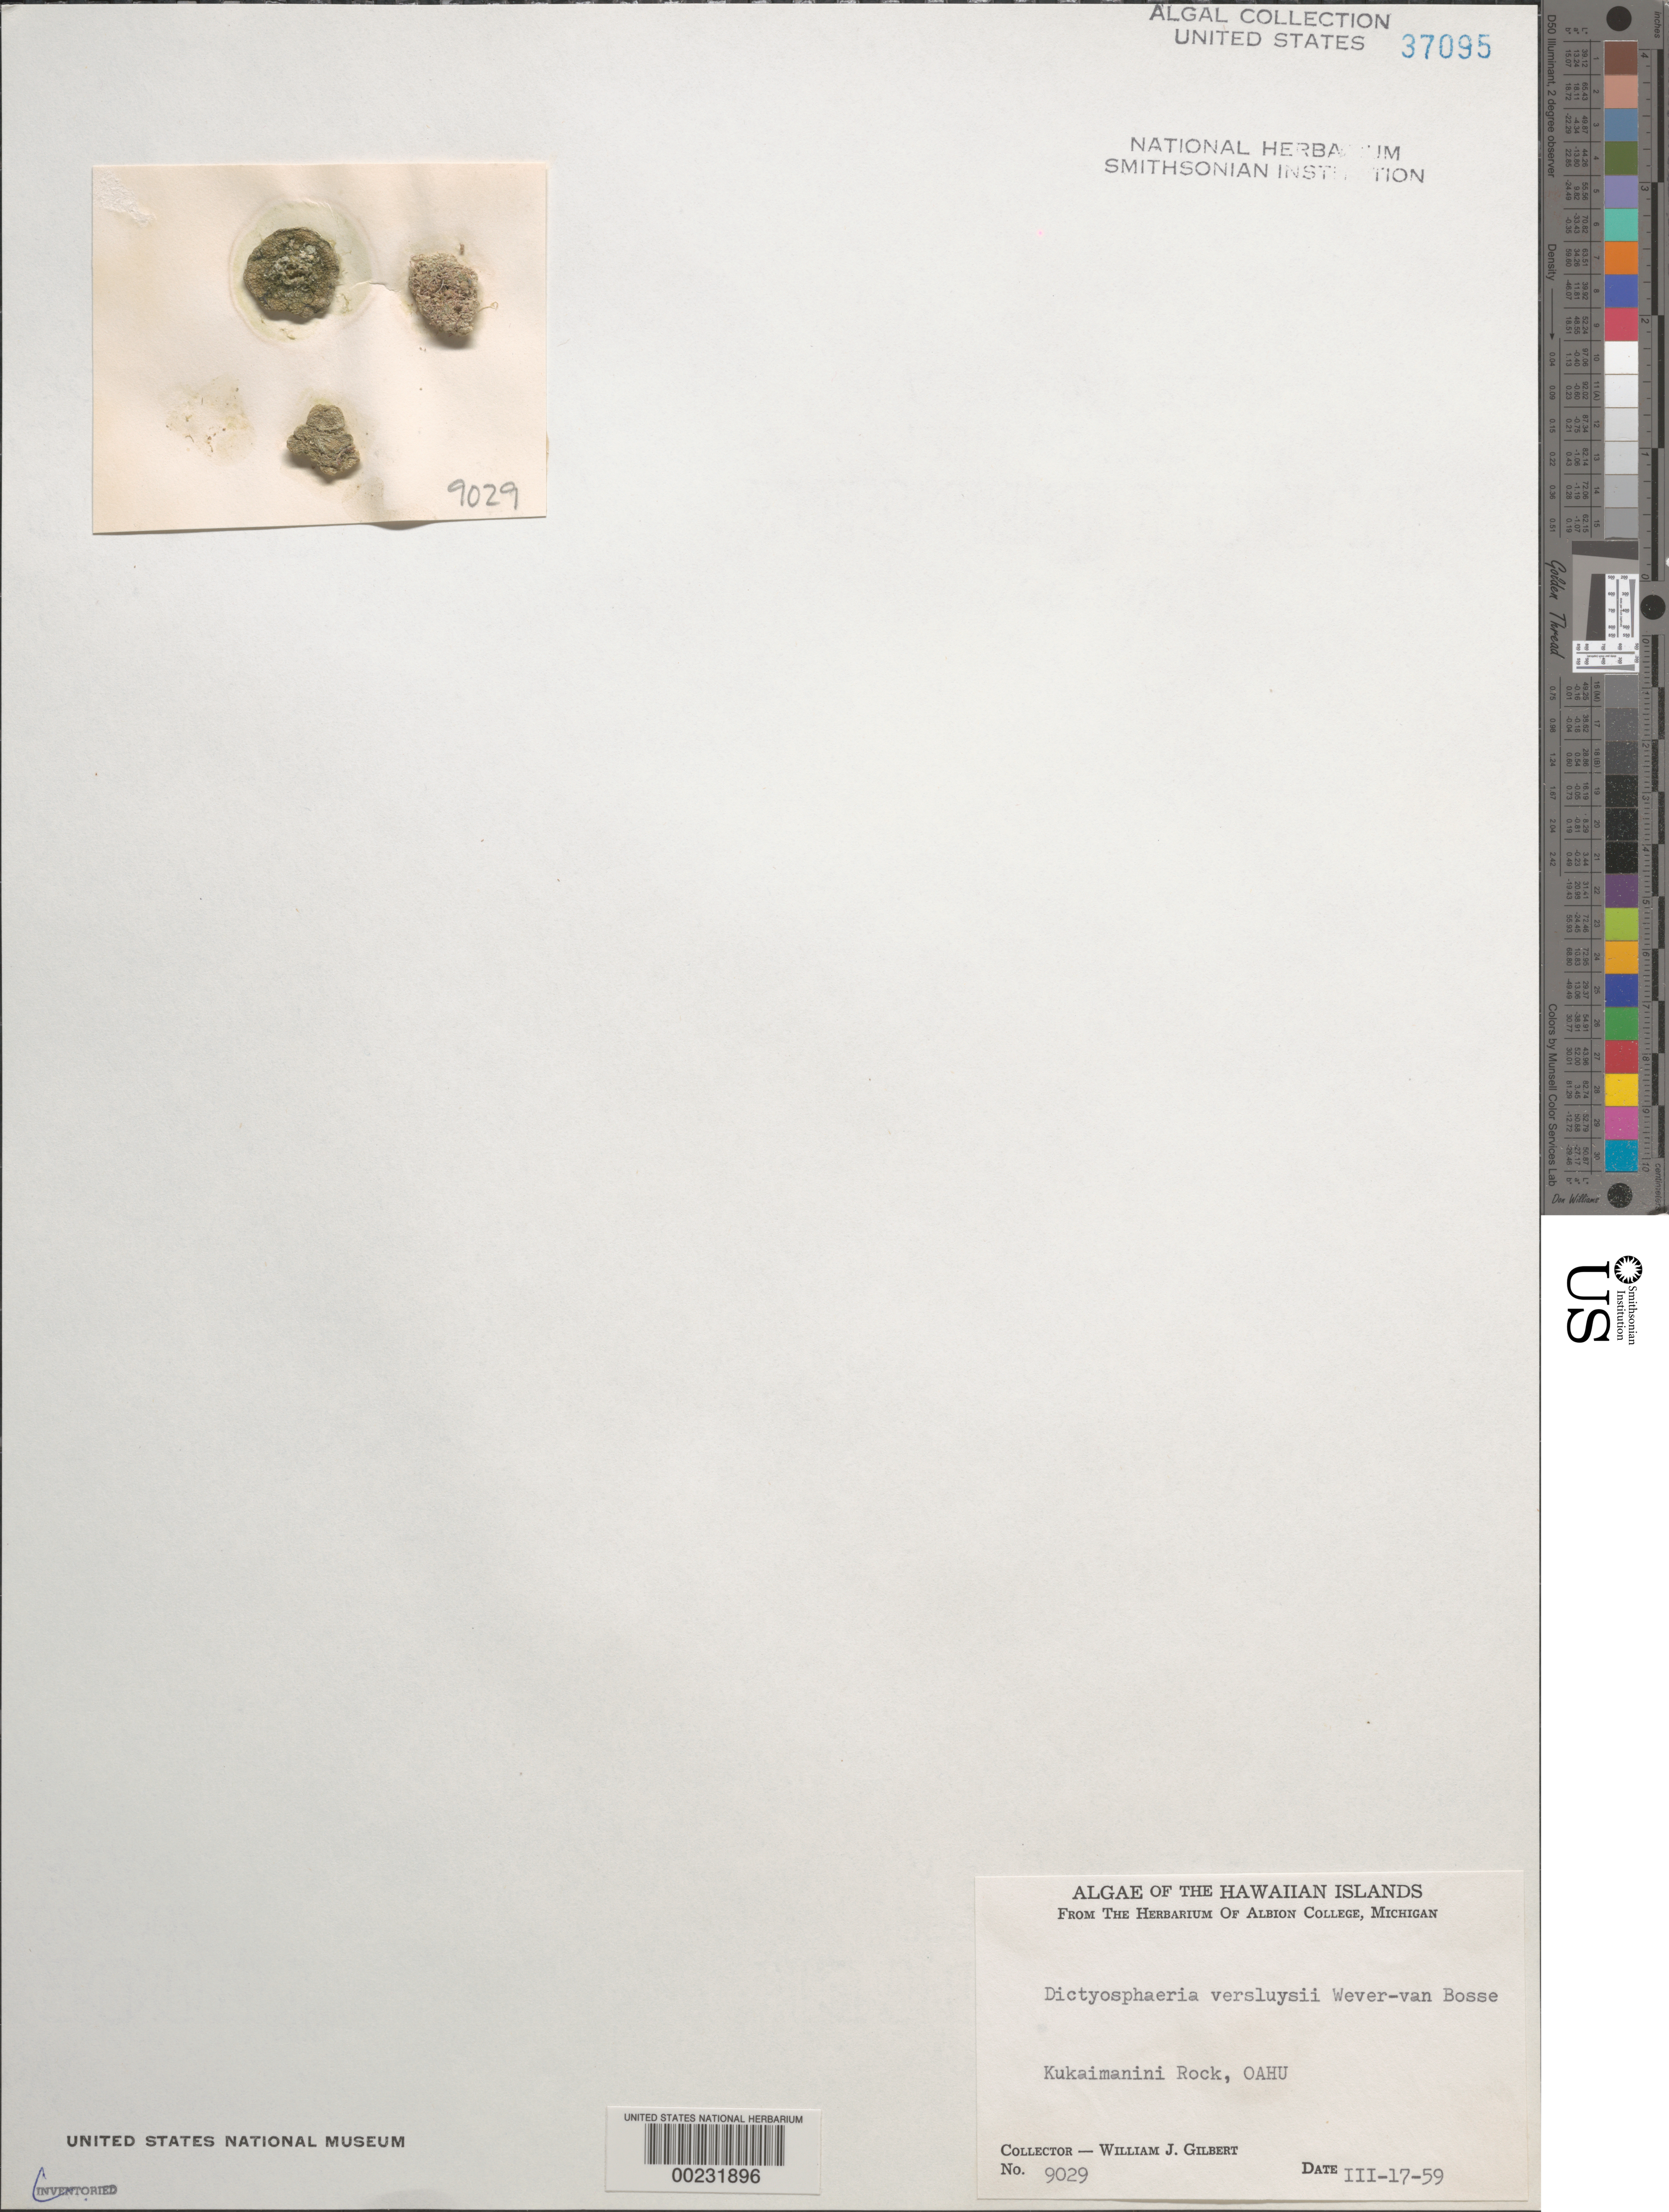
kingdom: Plantae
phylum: Chlorophyta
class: Ulvophyceae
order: Siphonocladales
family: Siphonocladaceae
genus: Dictyosphaeria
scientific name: Dictyosphaeria versluysii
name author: Weber Bosse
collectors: W. J. Gilbert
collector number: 9029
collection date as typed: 17 Mar 1959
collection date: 1959-03-17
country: United States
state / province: Hawaii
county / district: Honolulu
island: Oahu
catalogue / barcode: US 37095